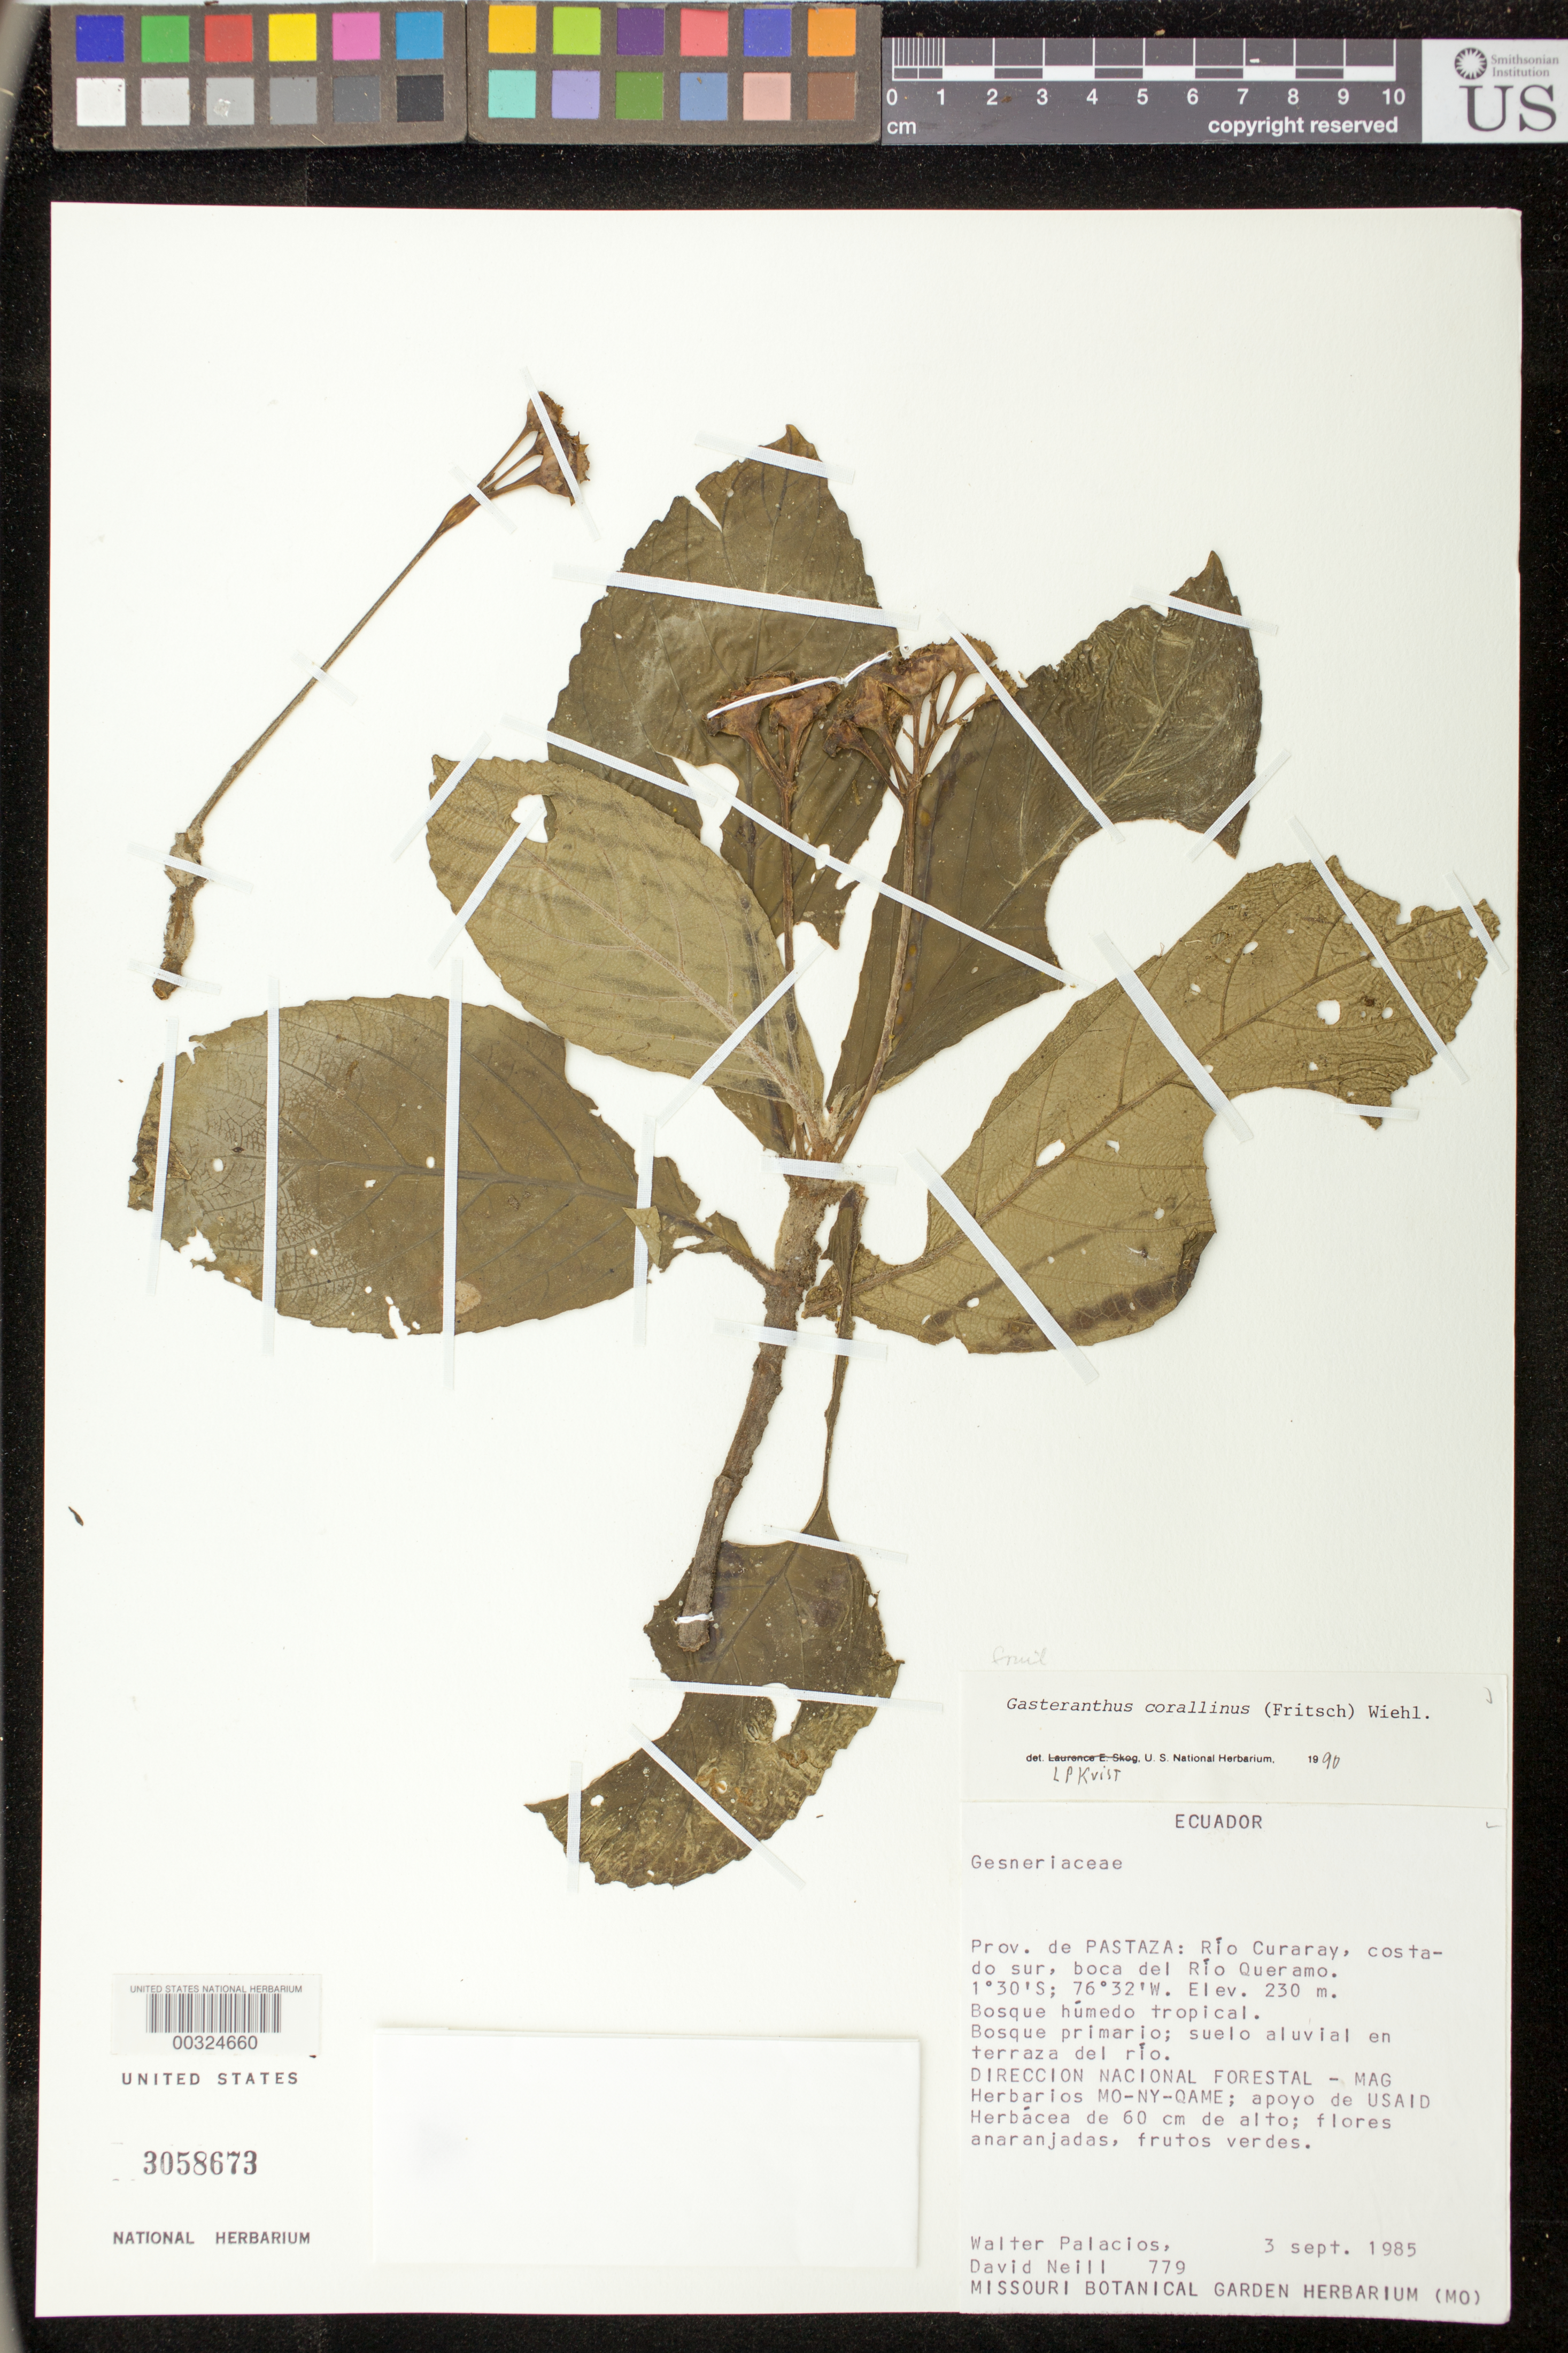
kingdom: Plantae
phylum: Tracheophyta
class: Magnoliopsida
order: Lamiales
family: Gesneriaceae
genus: Gasteranthus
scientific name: Gasteranthus corallinus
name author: (Fritsch) Wiehler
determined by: Skog, Laurence E.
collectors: W. Palacios & D. A. Neill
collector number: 779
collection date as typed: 03 Sep 1985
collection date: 1985-09-03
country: Ecuador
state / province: Pastaza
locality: Río Curaray, costado sur, boca del Río Queramo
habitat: Bosque húmedo tropical, bosque primario; suelo aluvial en terraza del río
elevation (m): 230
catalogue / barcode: US 3058673